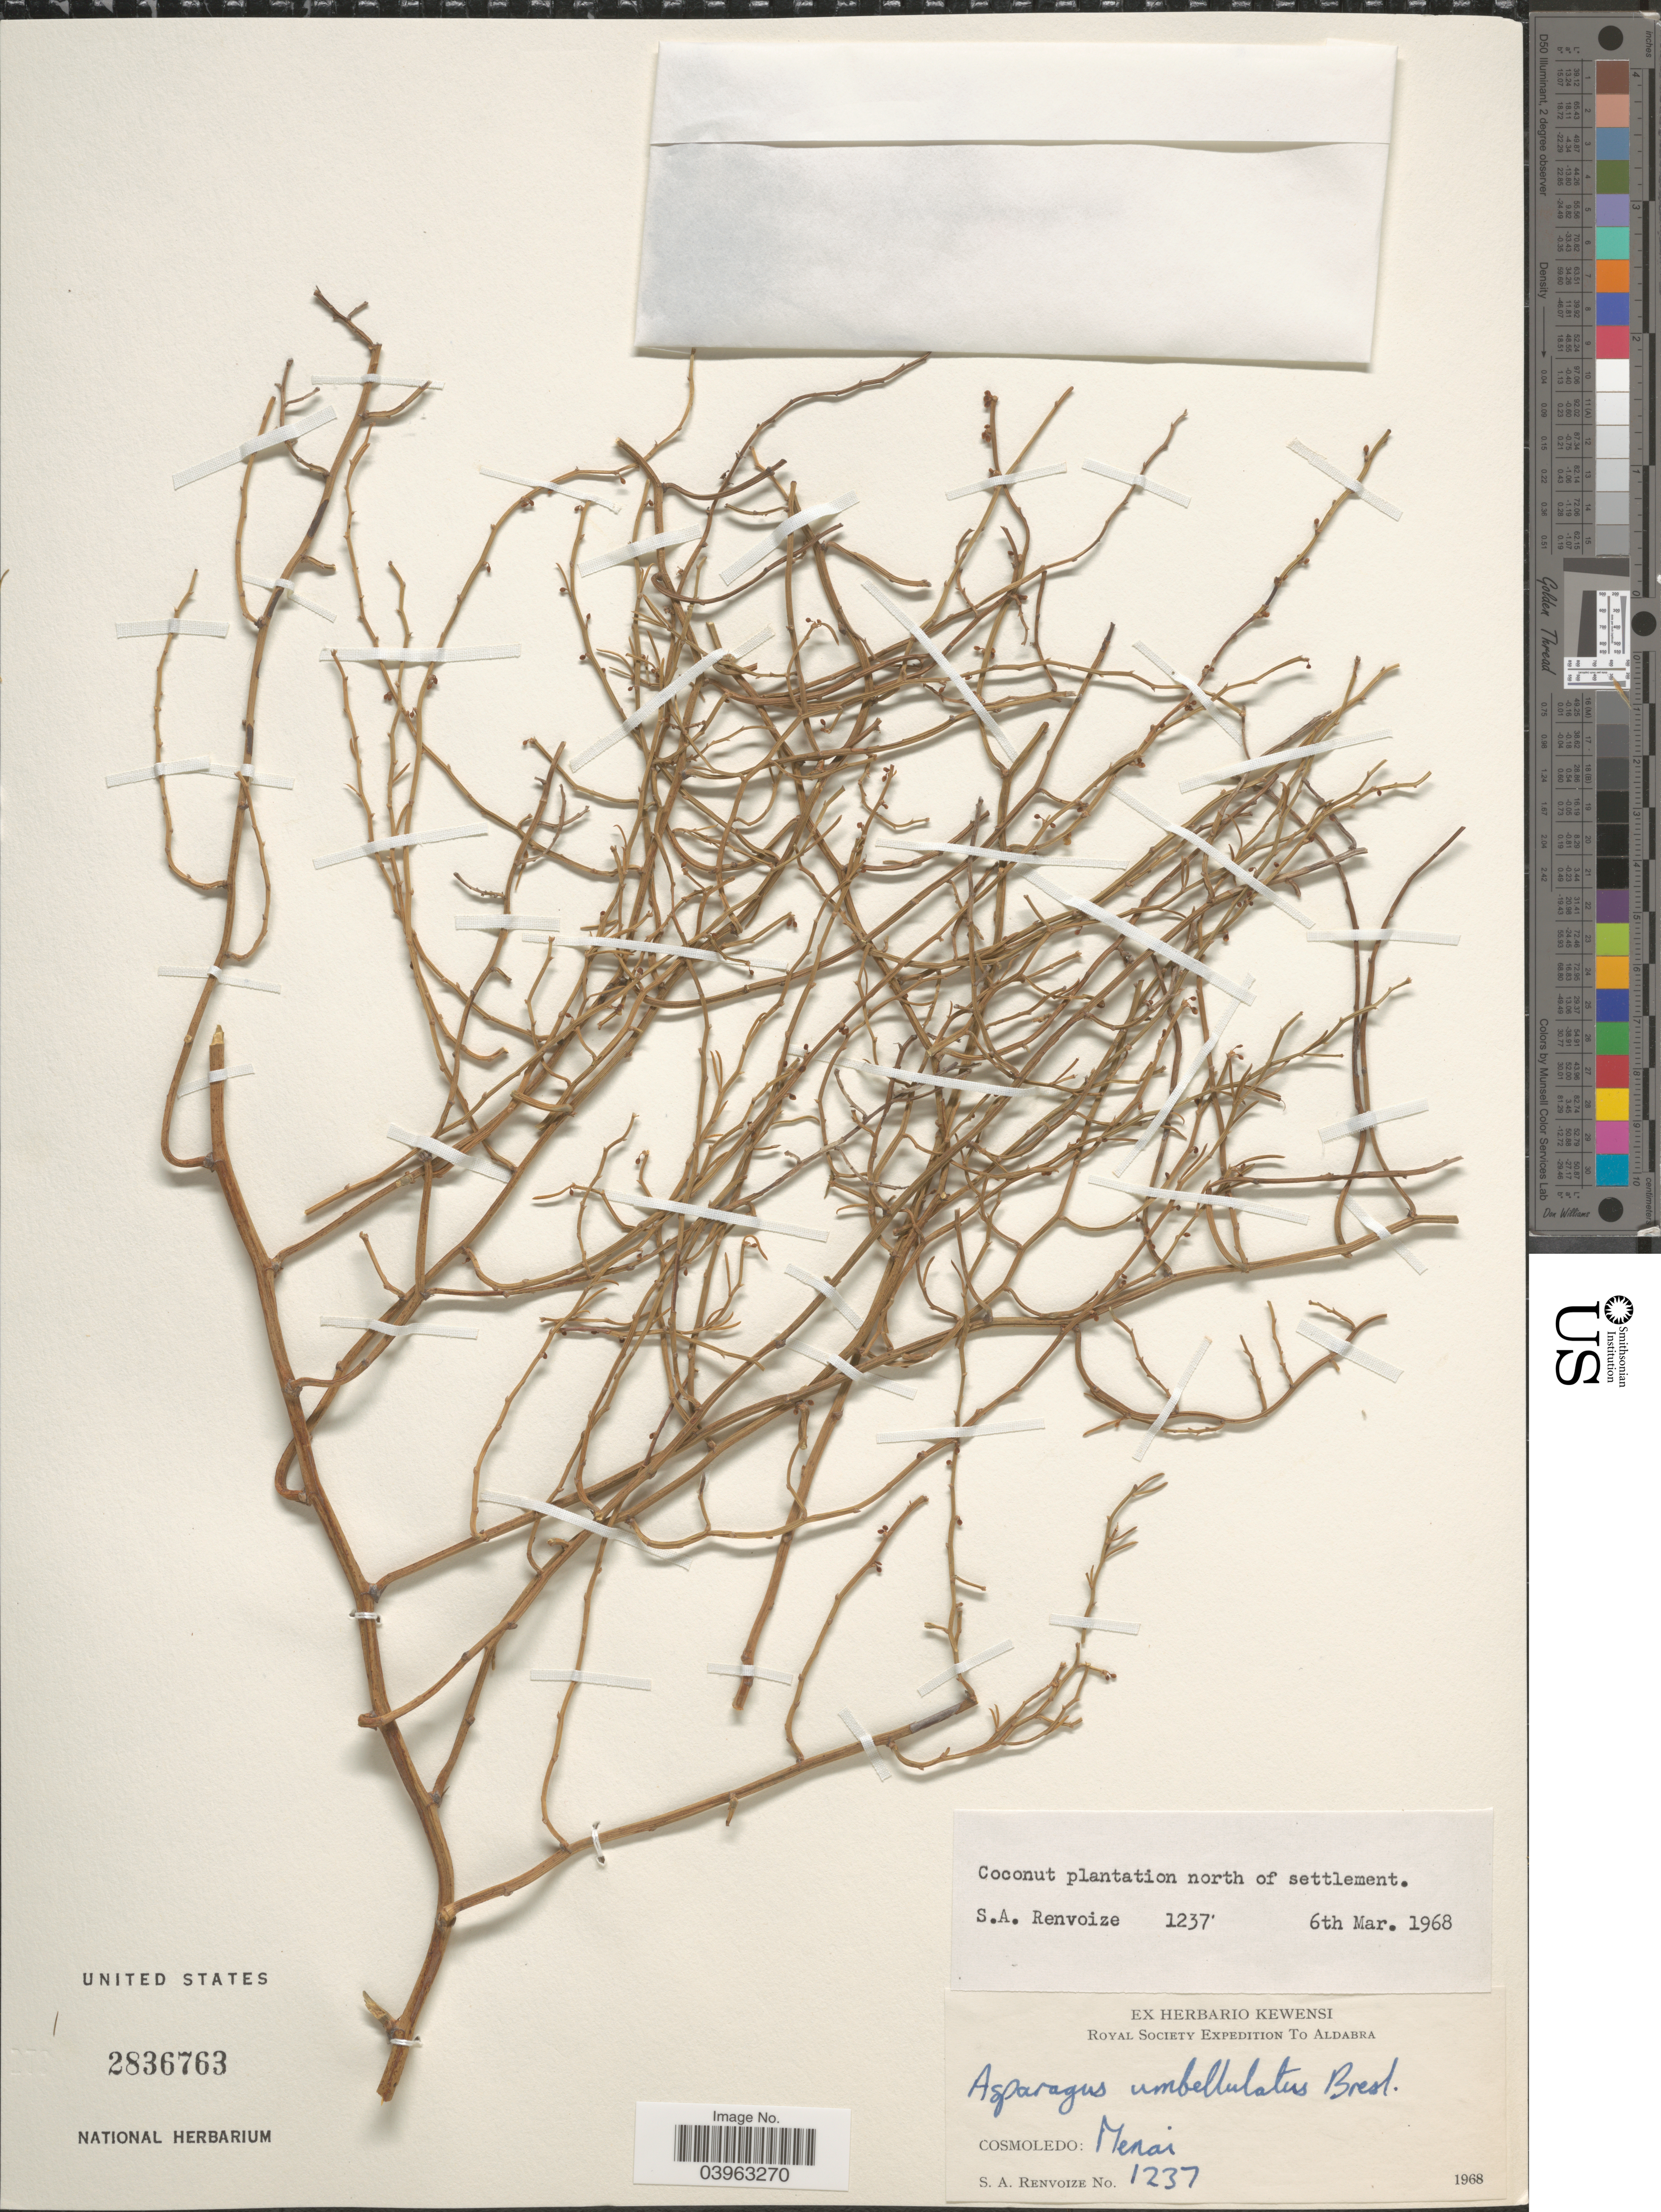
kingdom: Plantae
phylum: Tracheophyta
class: Liliopsida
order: Asparagales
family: Asparagaceae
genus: Asparagus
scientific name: Asparagus umbellatus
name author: Link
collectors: S. A. Renvoize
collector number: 1237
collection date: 1968-03-06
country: Seychelles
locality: Coconut plantation north of settlement. Aldabra. Cosmoledo: Menai.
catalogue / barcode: US 2836763